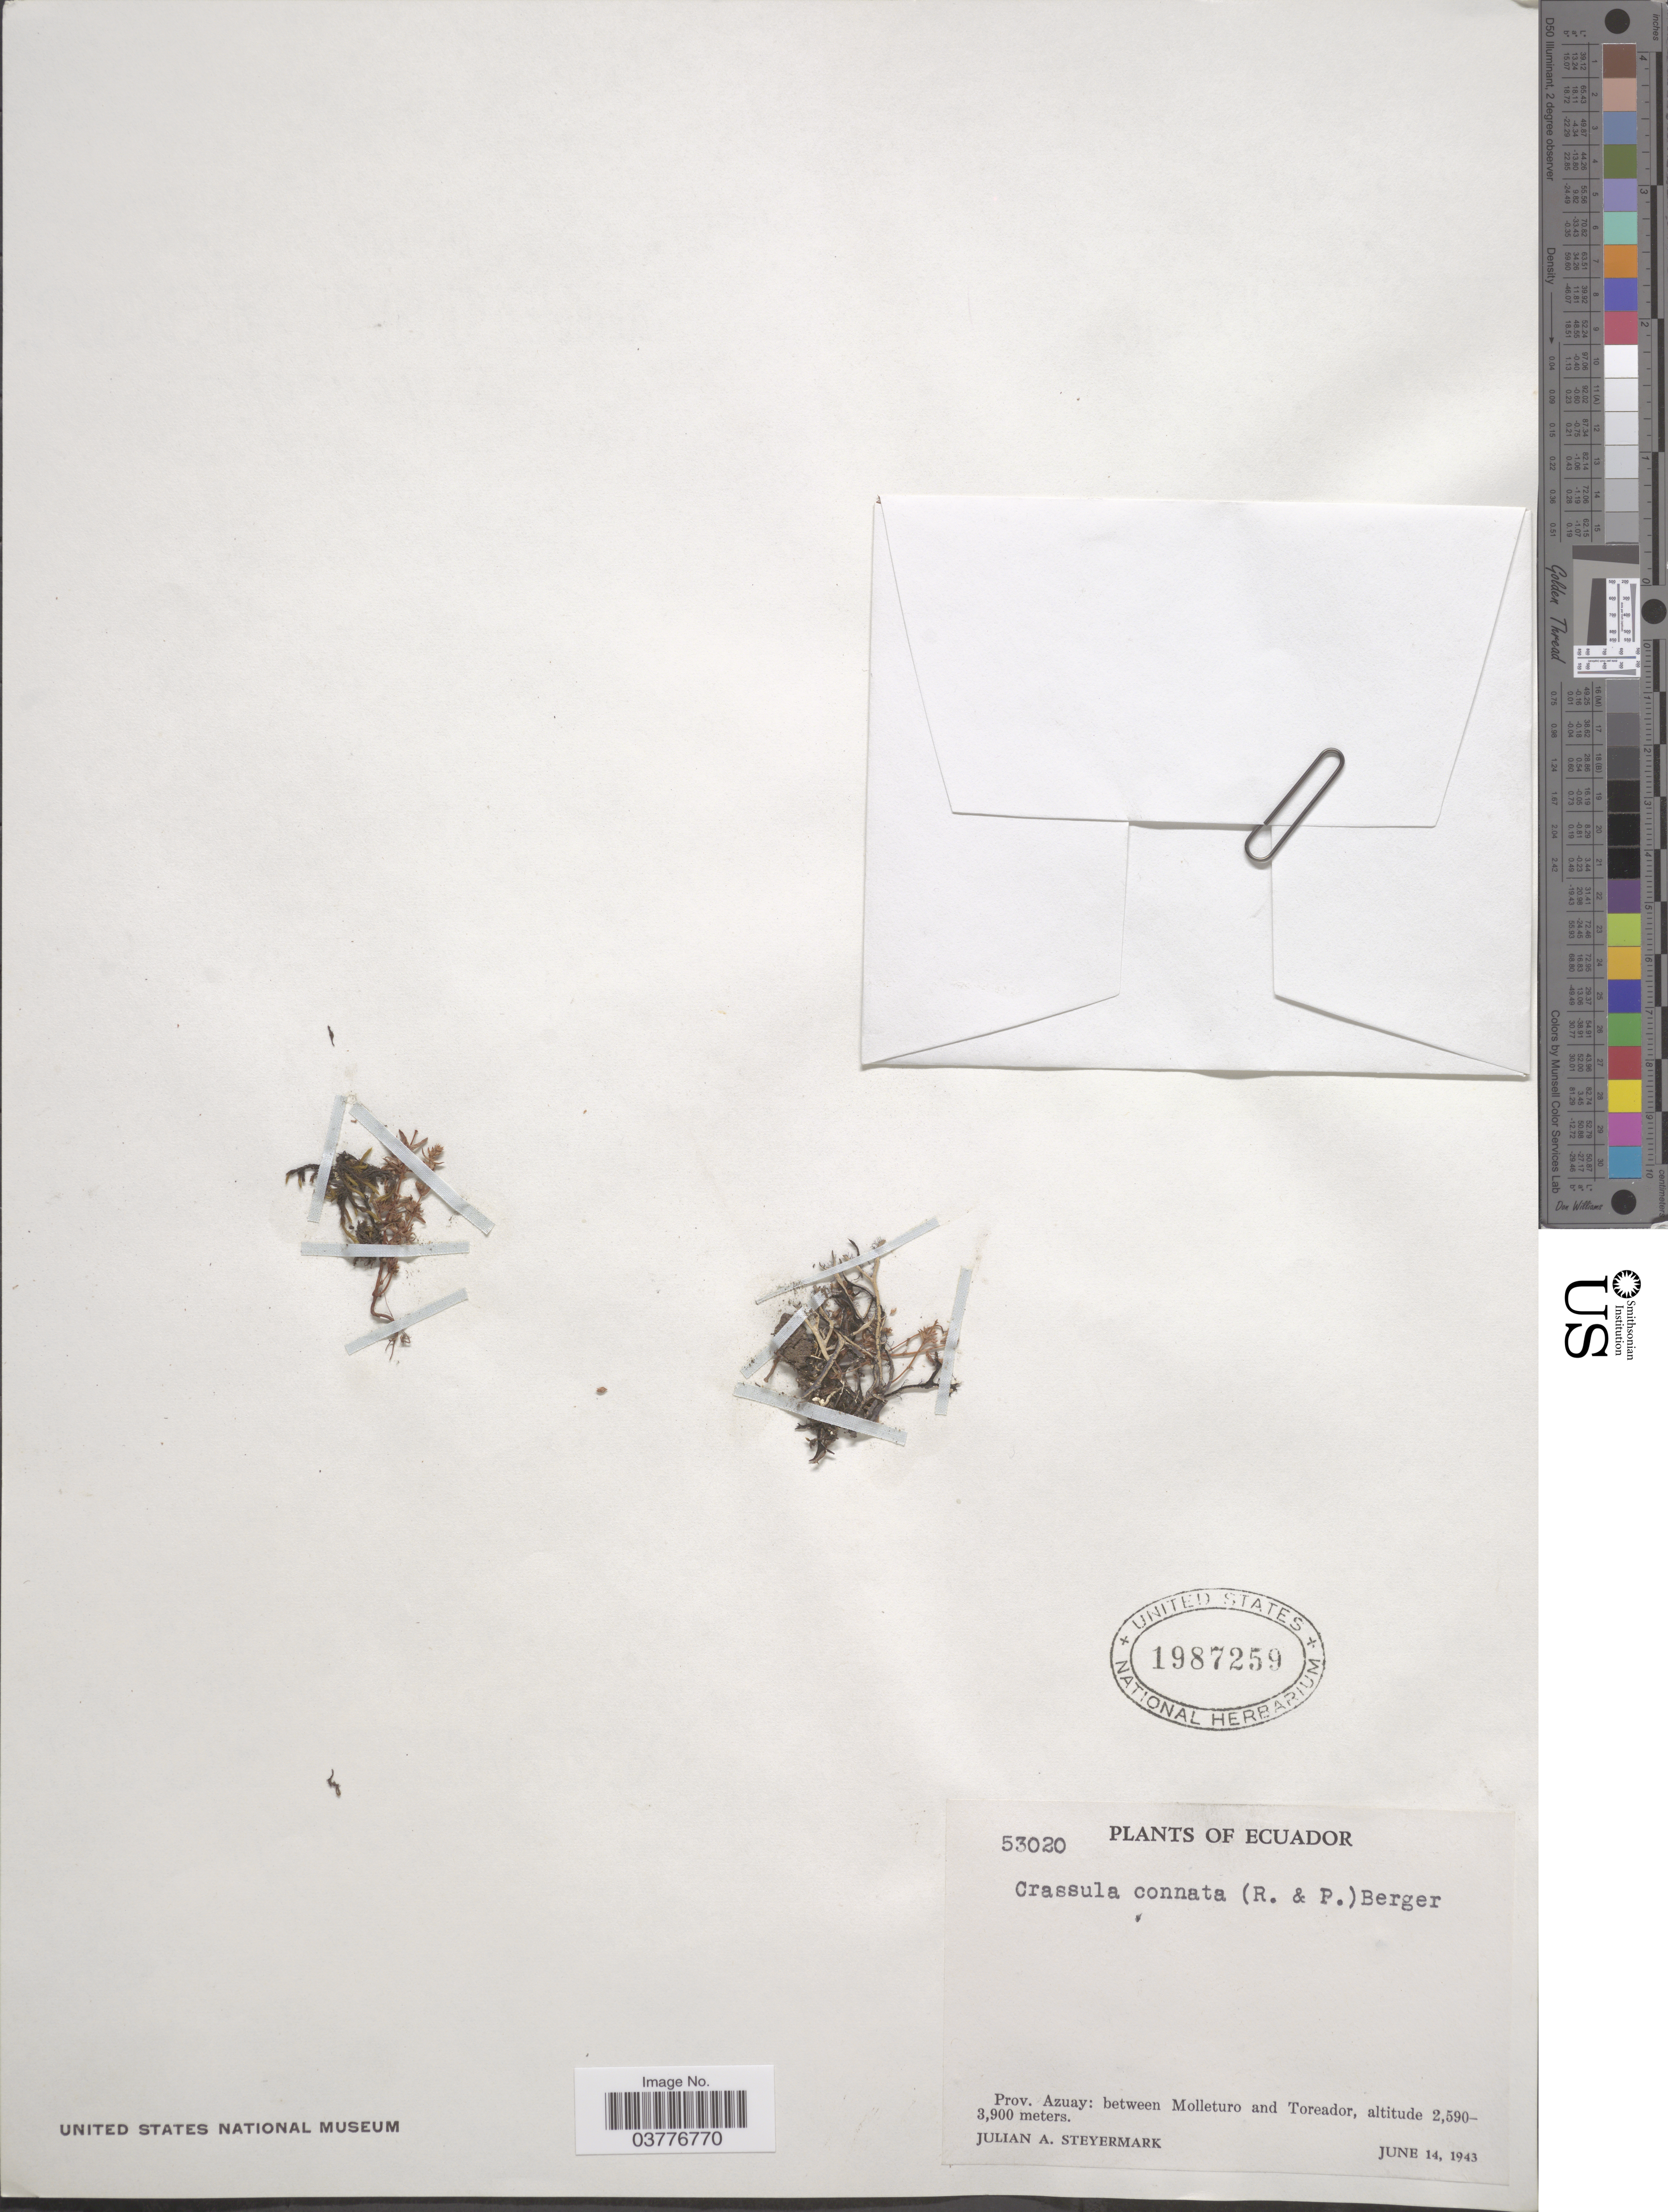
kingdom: Plantae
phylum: Tracheophyta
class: Magnoliopsida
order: Saxifragales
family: Crassulaceae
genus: Crassula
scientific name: Crassula connata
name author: (Ruiz & Pav.) A. Berger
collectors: J. Steyermark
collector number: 53020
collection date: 1943-06-14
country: Ecuador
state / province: Azuay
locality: Between Molleturo and Toreador.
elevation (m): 2590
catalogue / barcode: US 1987259